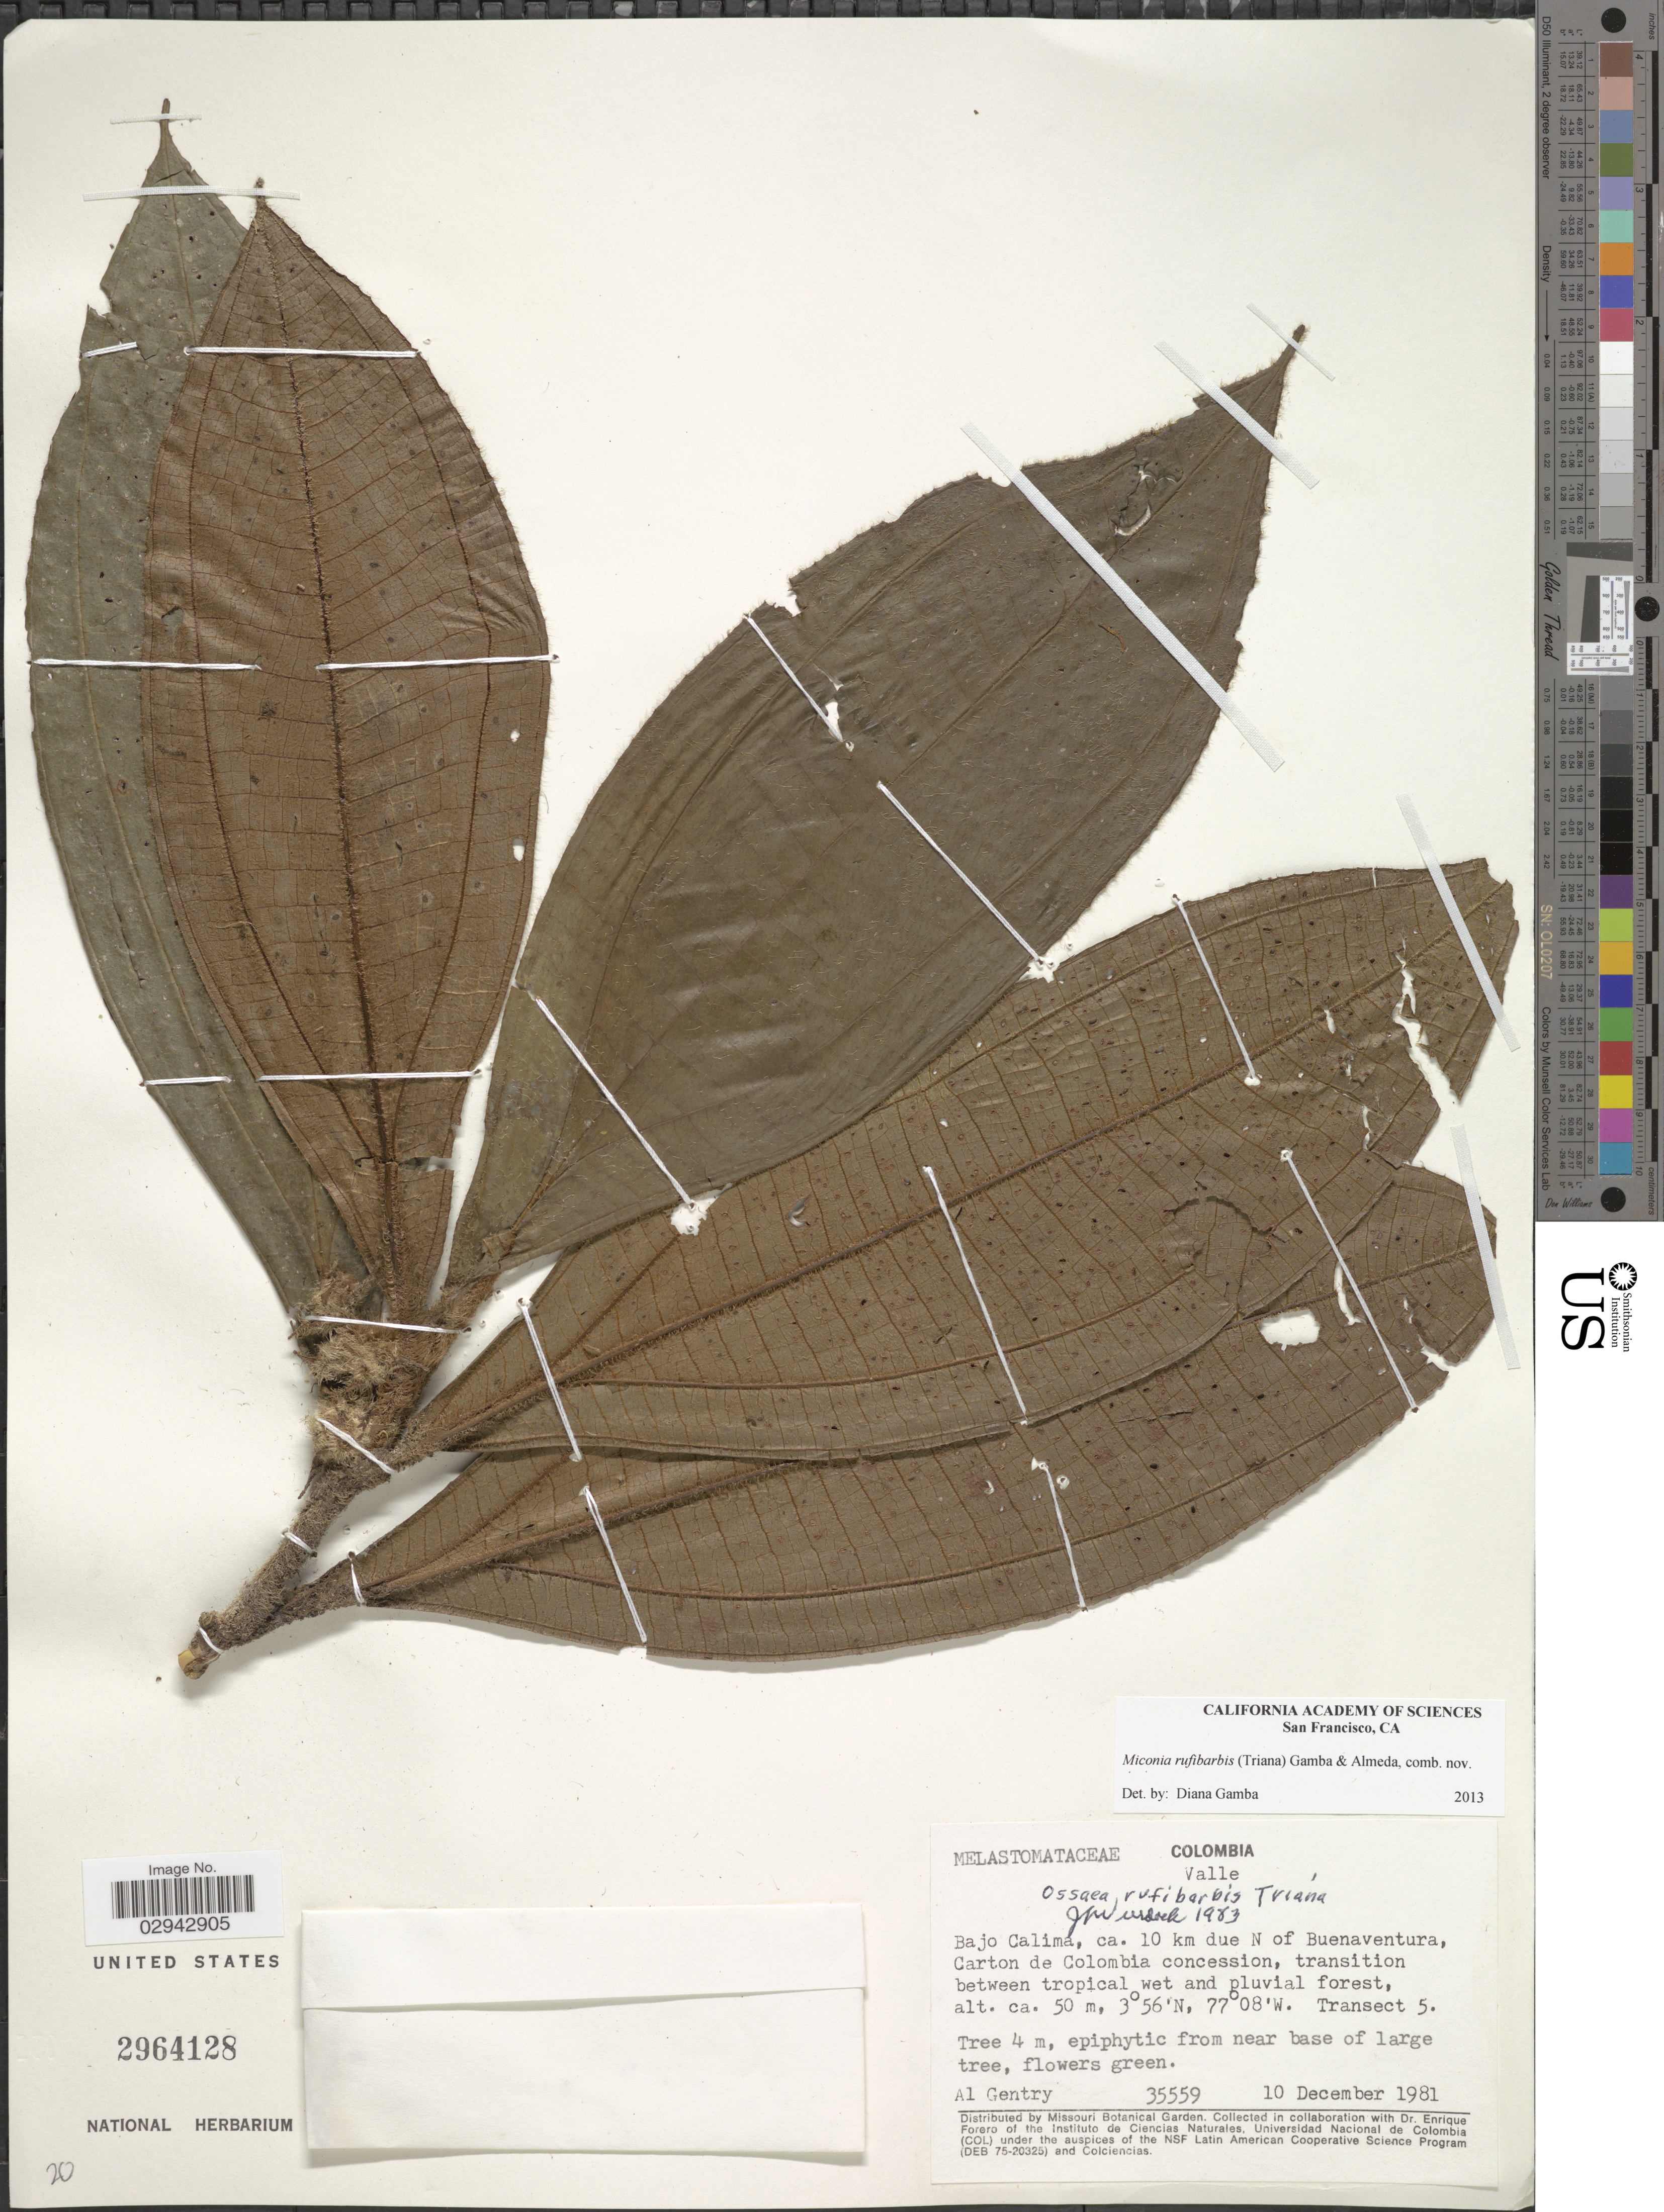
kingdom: Plantae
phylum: Tracheophyta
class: Magnoliopsida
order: Myrtales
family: Melastomataceae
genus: Miconia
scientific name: Miconia rufibarbis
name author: (Triana) Gamba & Almeda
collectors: A. H. Gentry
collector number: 35559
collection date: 1981-12-10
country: Colombia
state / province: Valle del Cauca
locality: Valle. Bajo Calima, ca. 10 km due N of Buenaventura, Carton de Colombia concession. Transect 5.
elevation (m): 50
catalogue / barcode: US 2964128